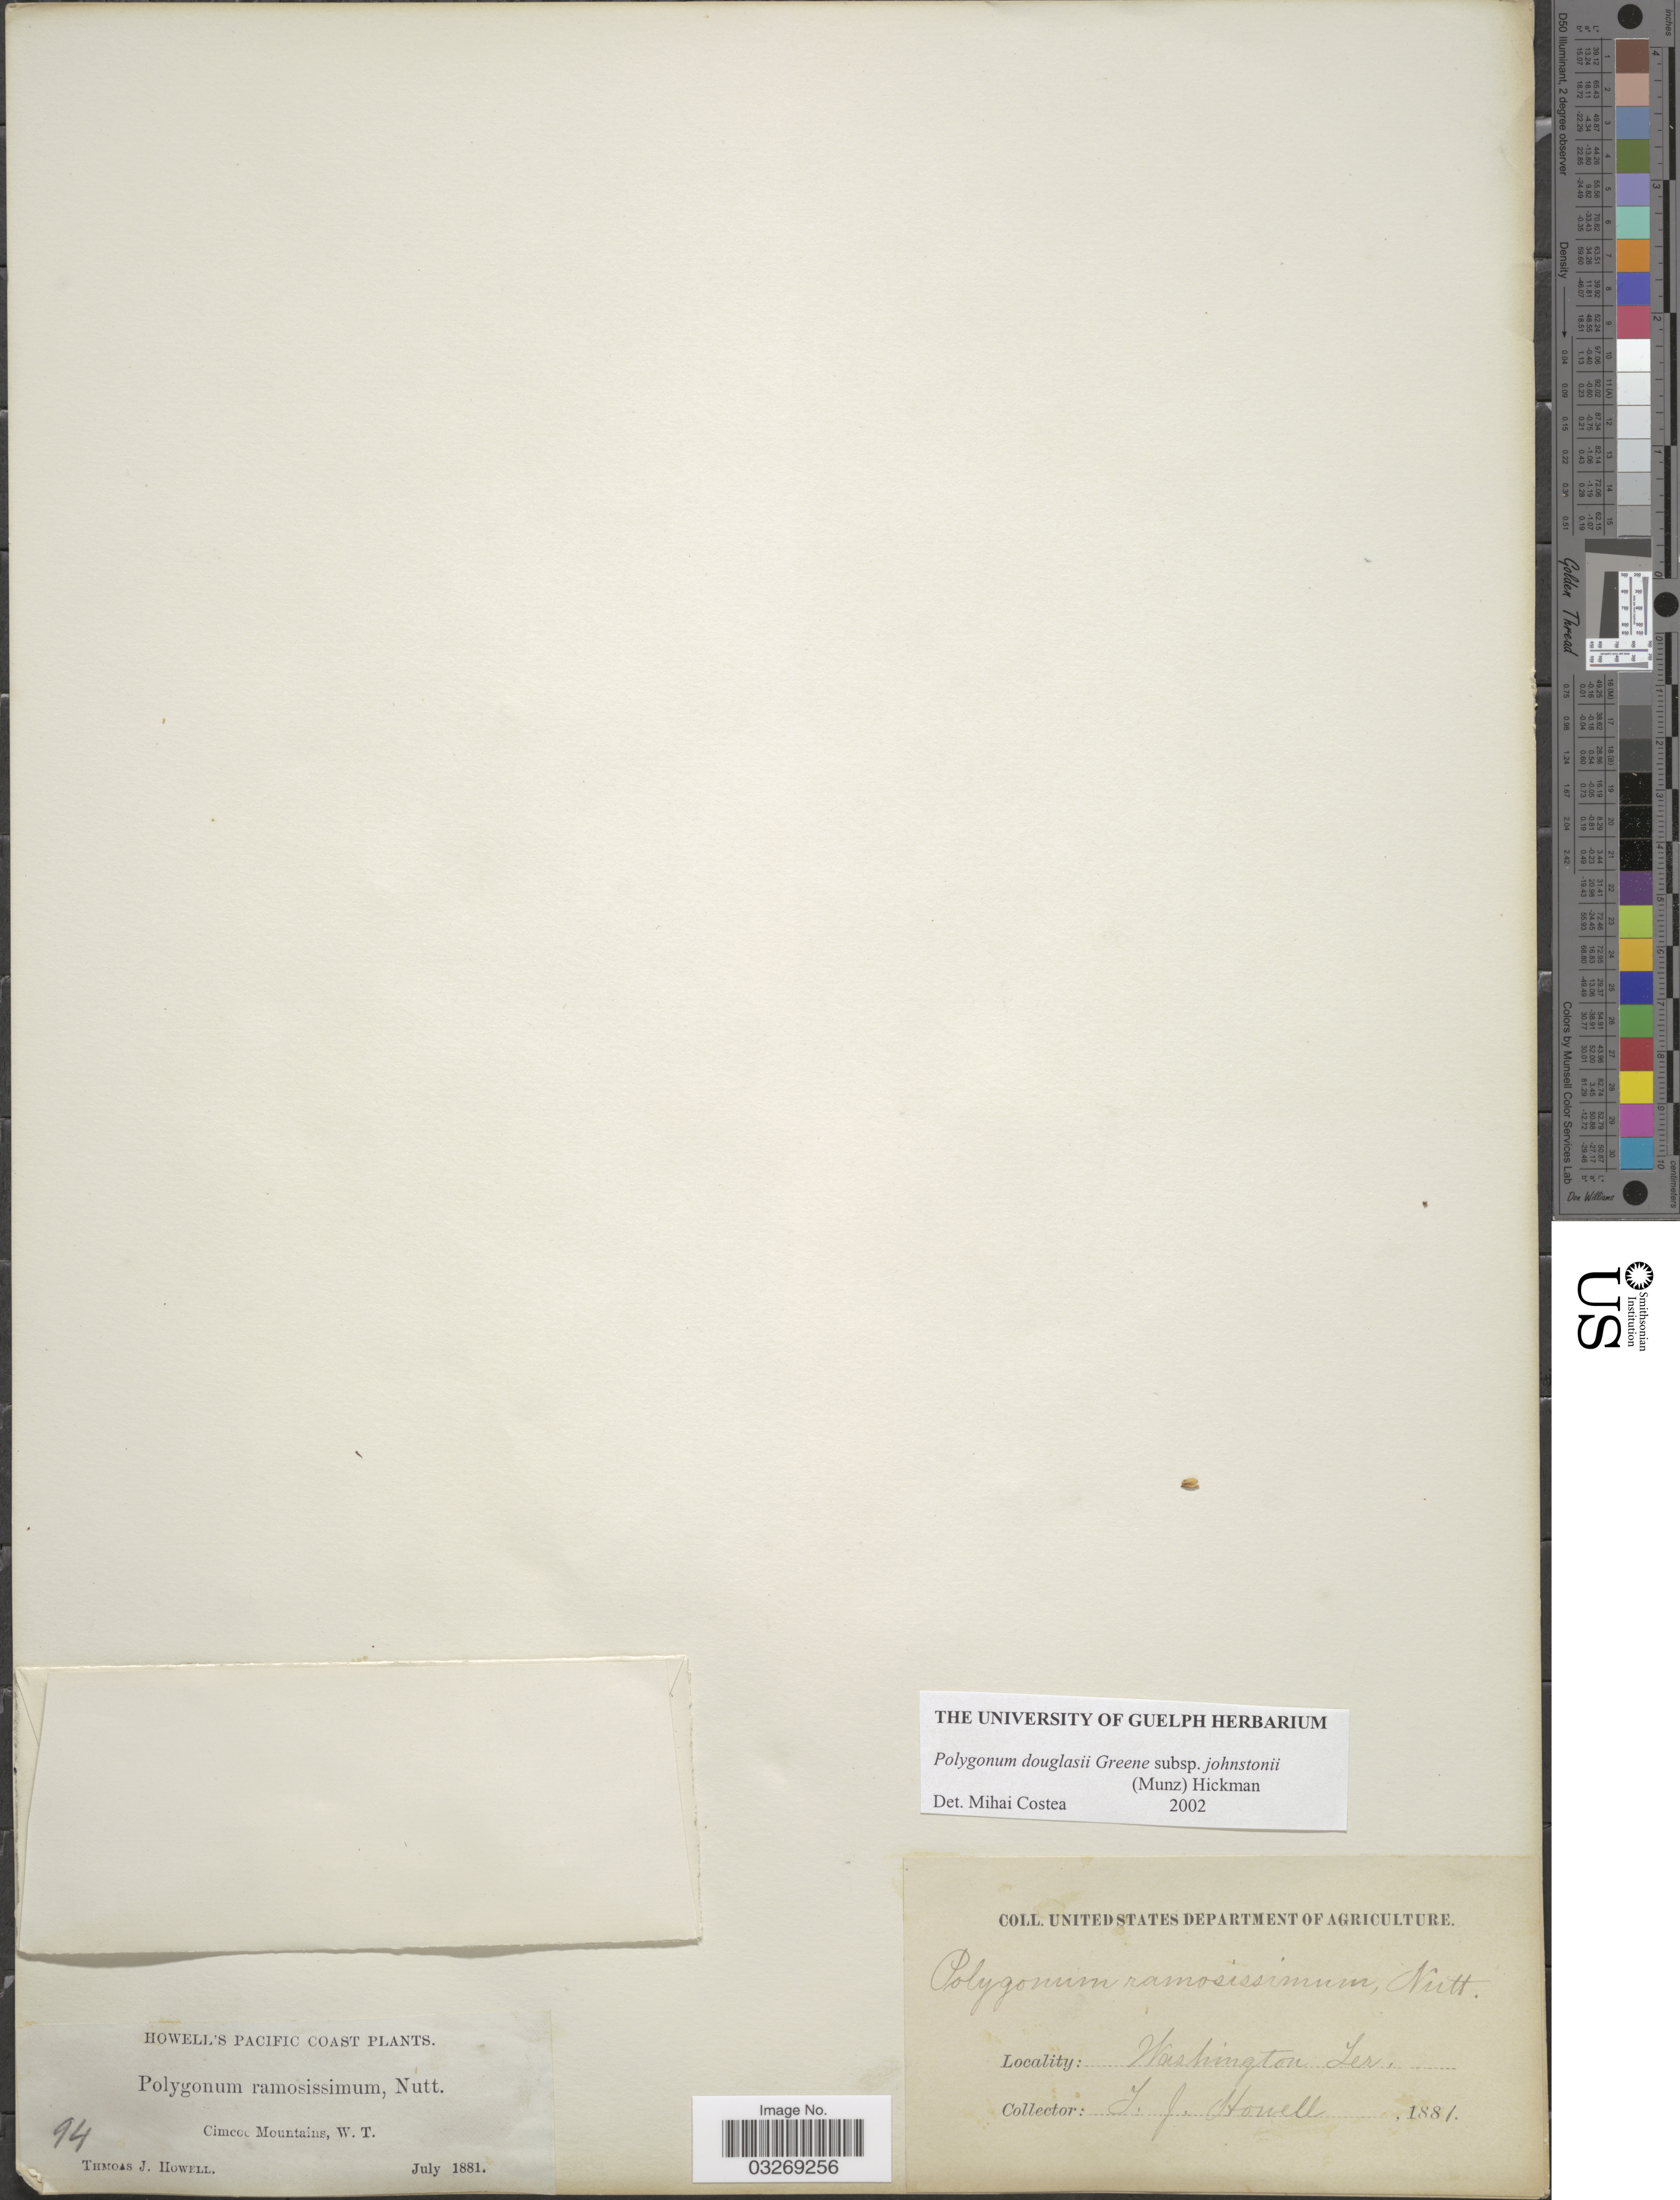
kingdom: Plantae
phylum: Tracheophyta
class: Magnoliopsida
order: Caryophyllales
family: Polygonaceae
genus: Polygonum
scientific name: Polygonum douglasii subsp. johnstonii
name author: (Munz) Hickman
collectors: T. J. Howell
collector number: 94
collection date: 1881-07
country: United States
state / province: Washington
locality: Pacific Coast. Cimcoe Mountains, W. T.